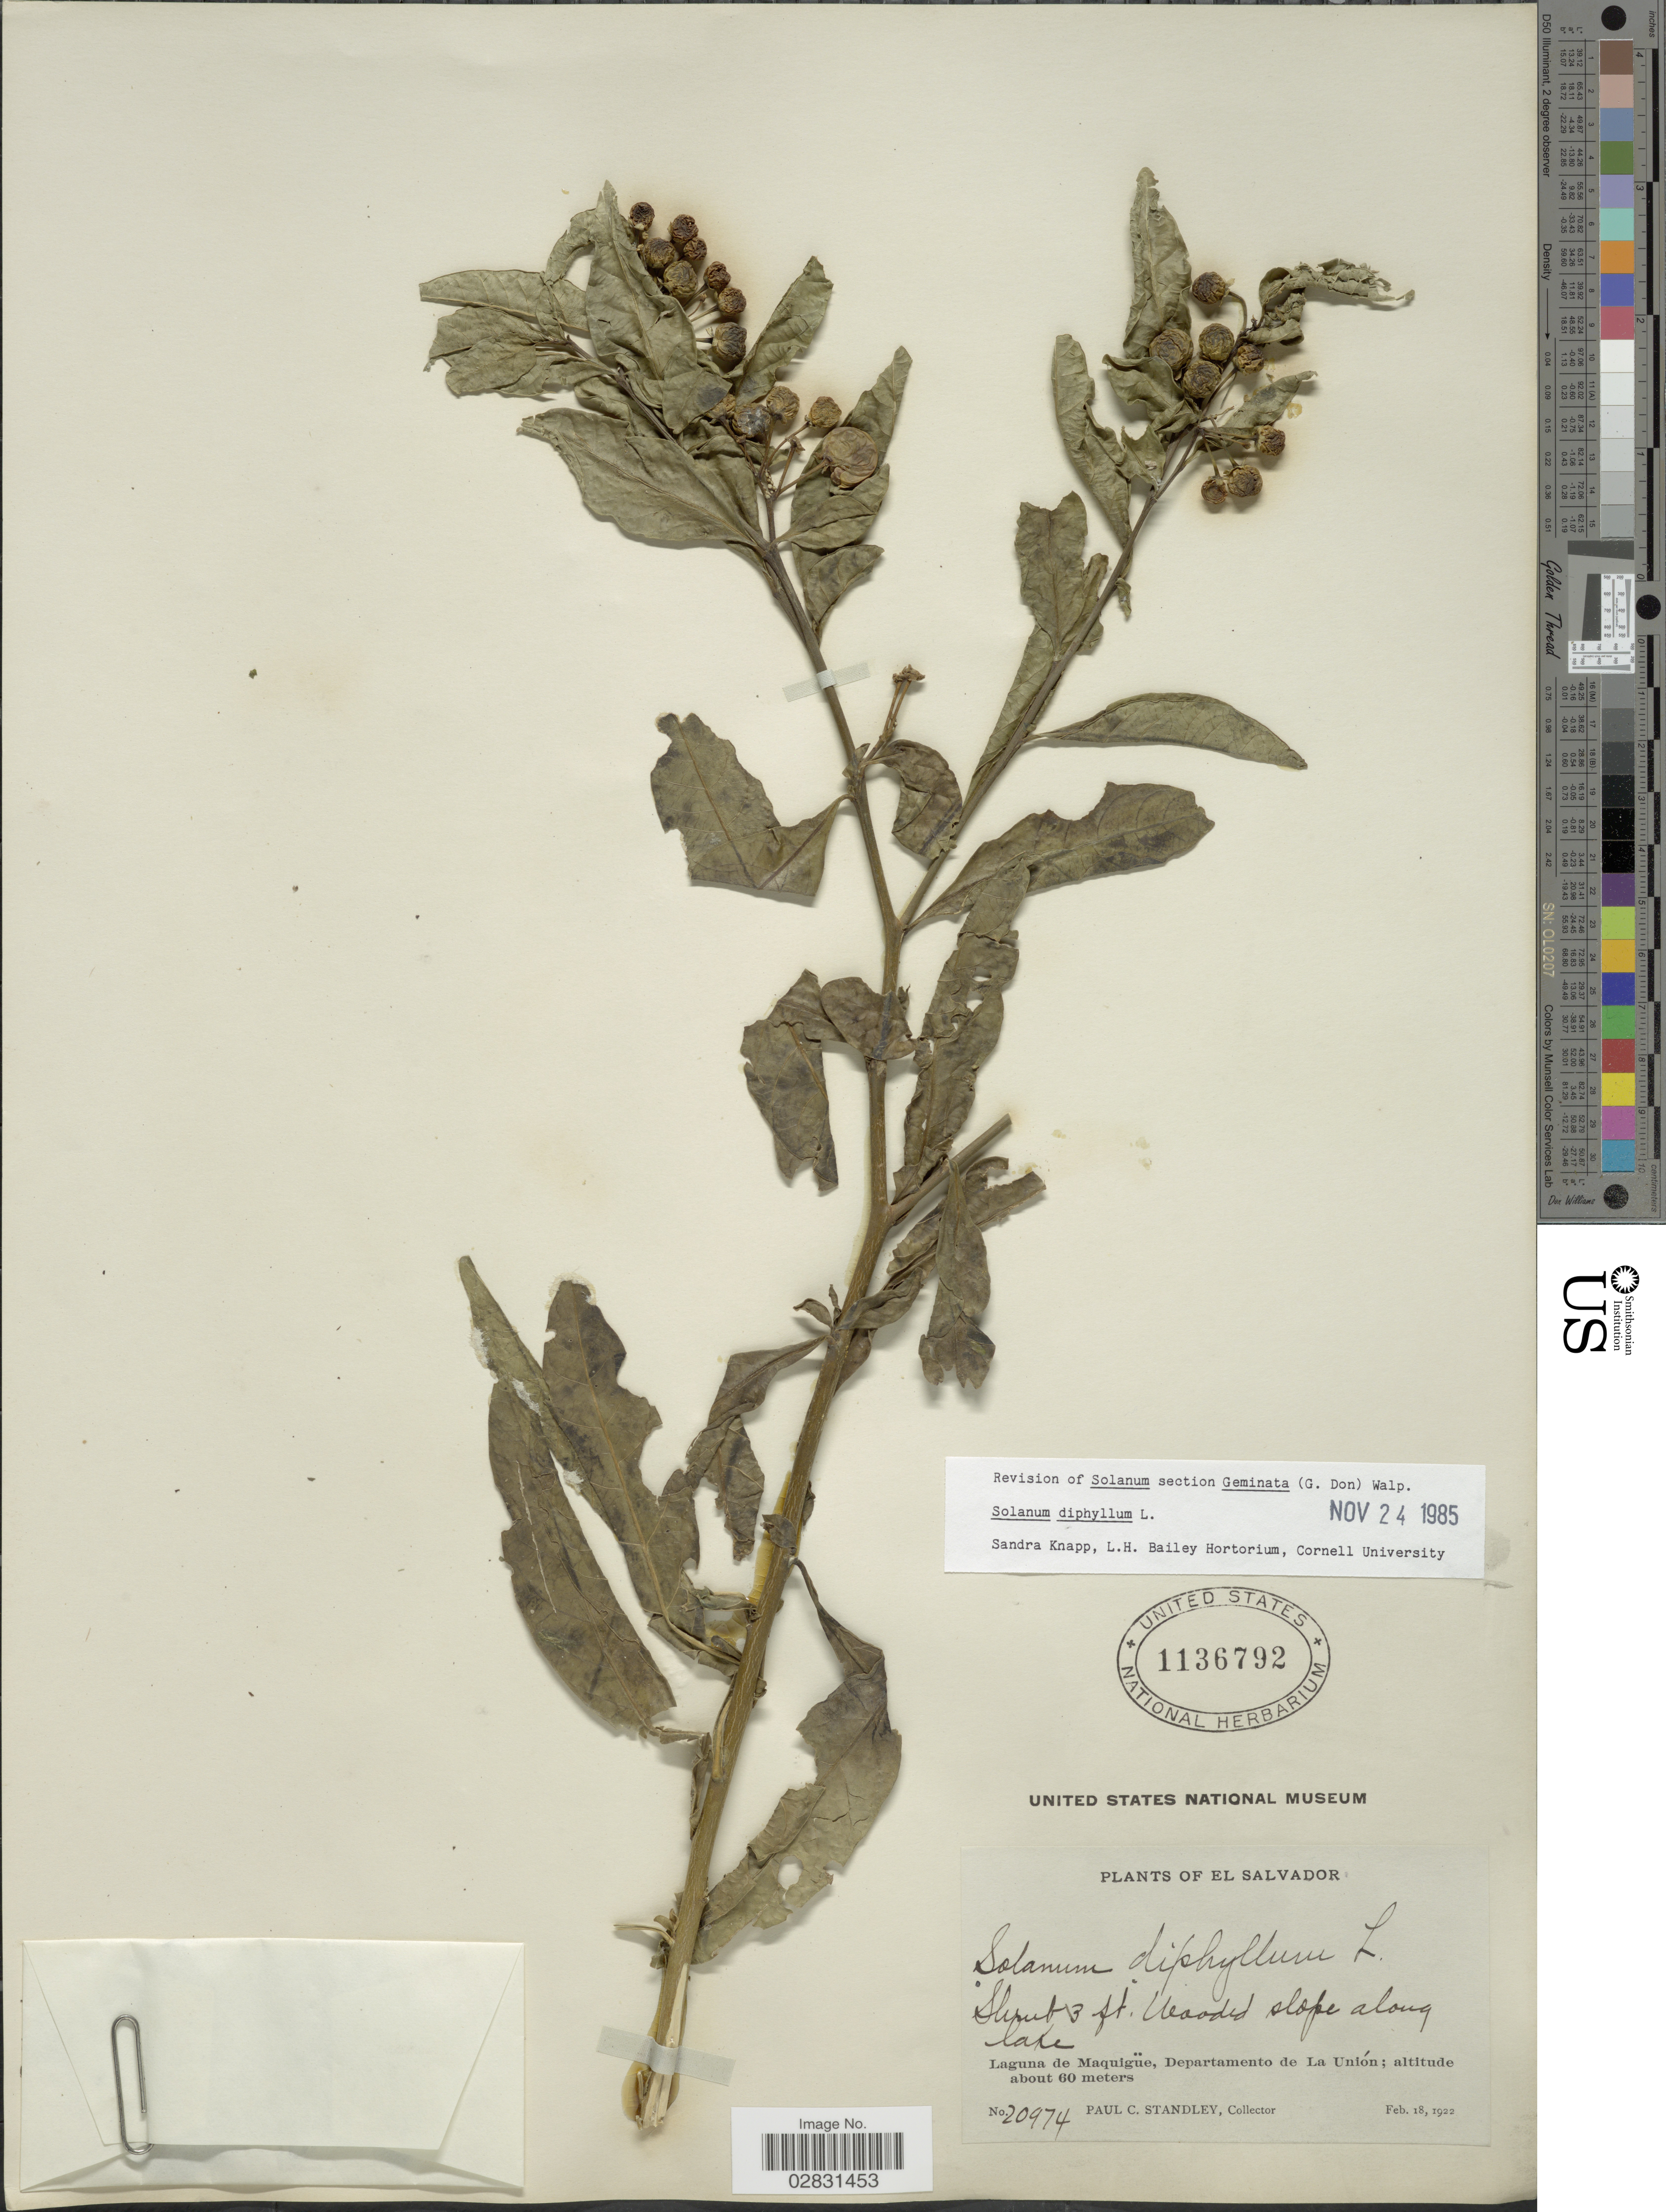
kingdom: Plantae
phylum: Tracheophyta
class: Magnoliopsida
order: Solanales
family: Solanaceae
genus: Solanum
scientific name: Solanum diphyllum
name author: L.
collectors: P. C. Standley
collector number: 20974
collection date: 1922-02-18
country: El Salvador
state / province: La Union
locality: Laguna de Maquigüe, Departamento de La Unión.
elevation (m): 60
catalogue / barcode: US 1136792